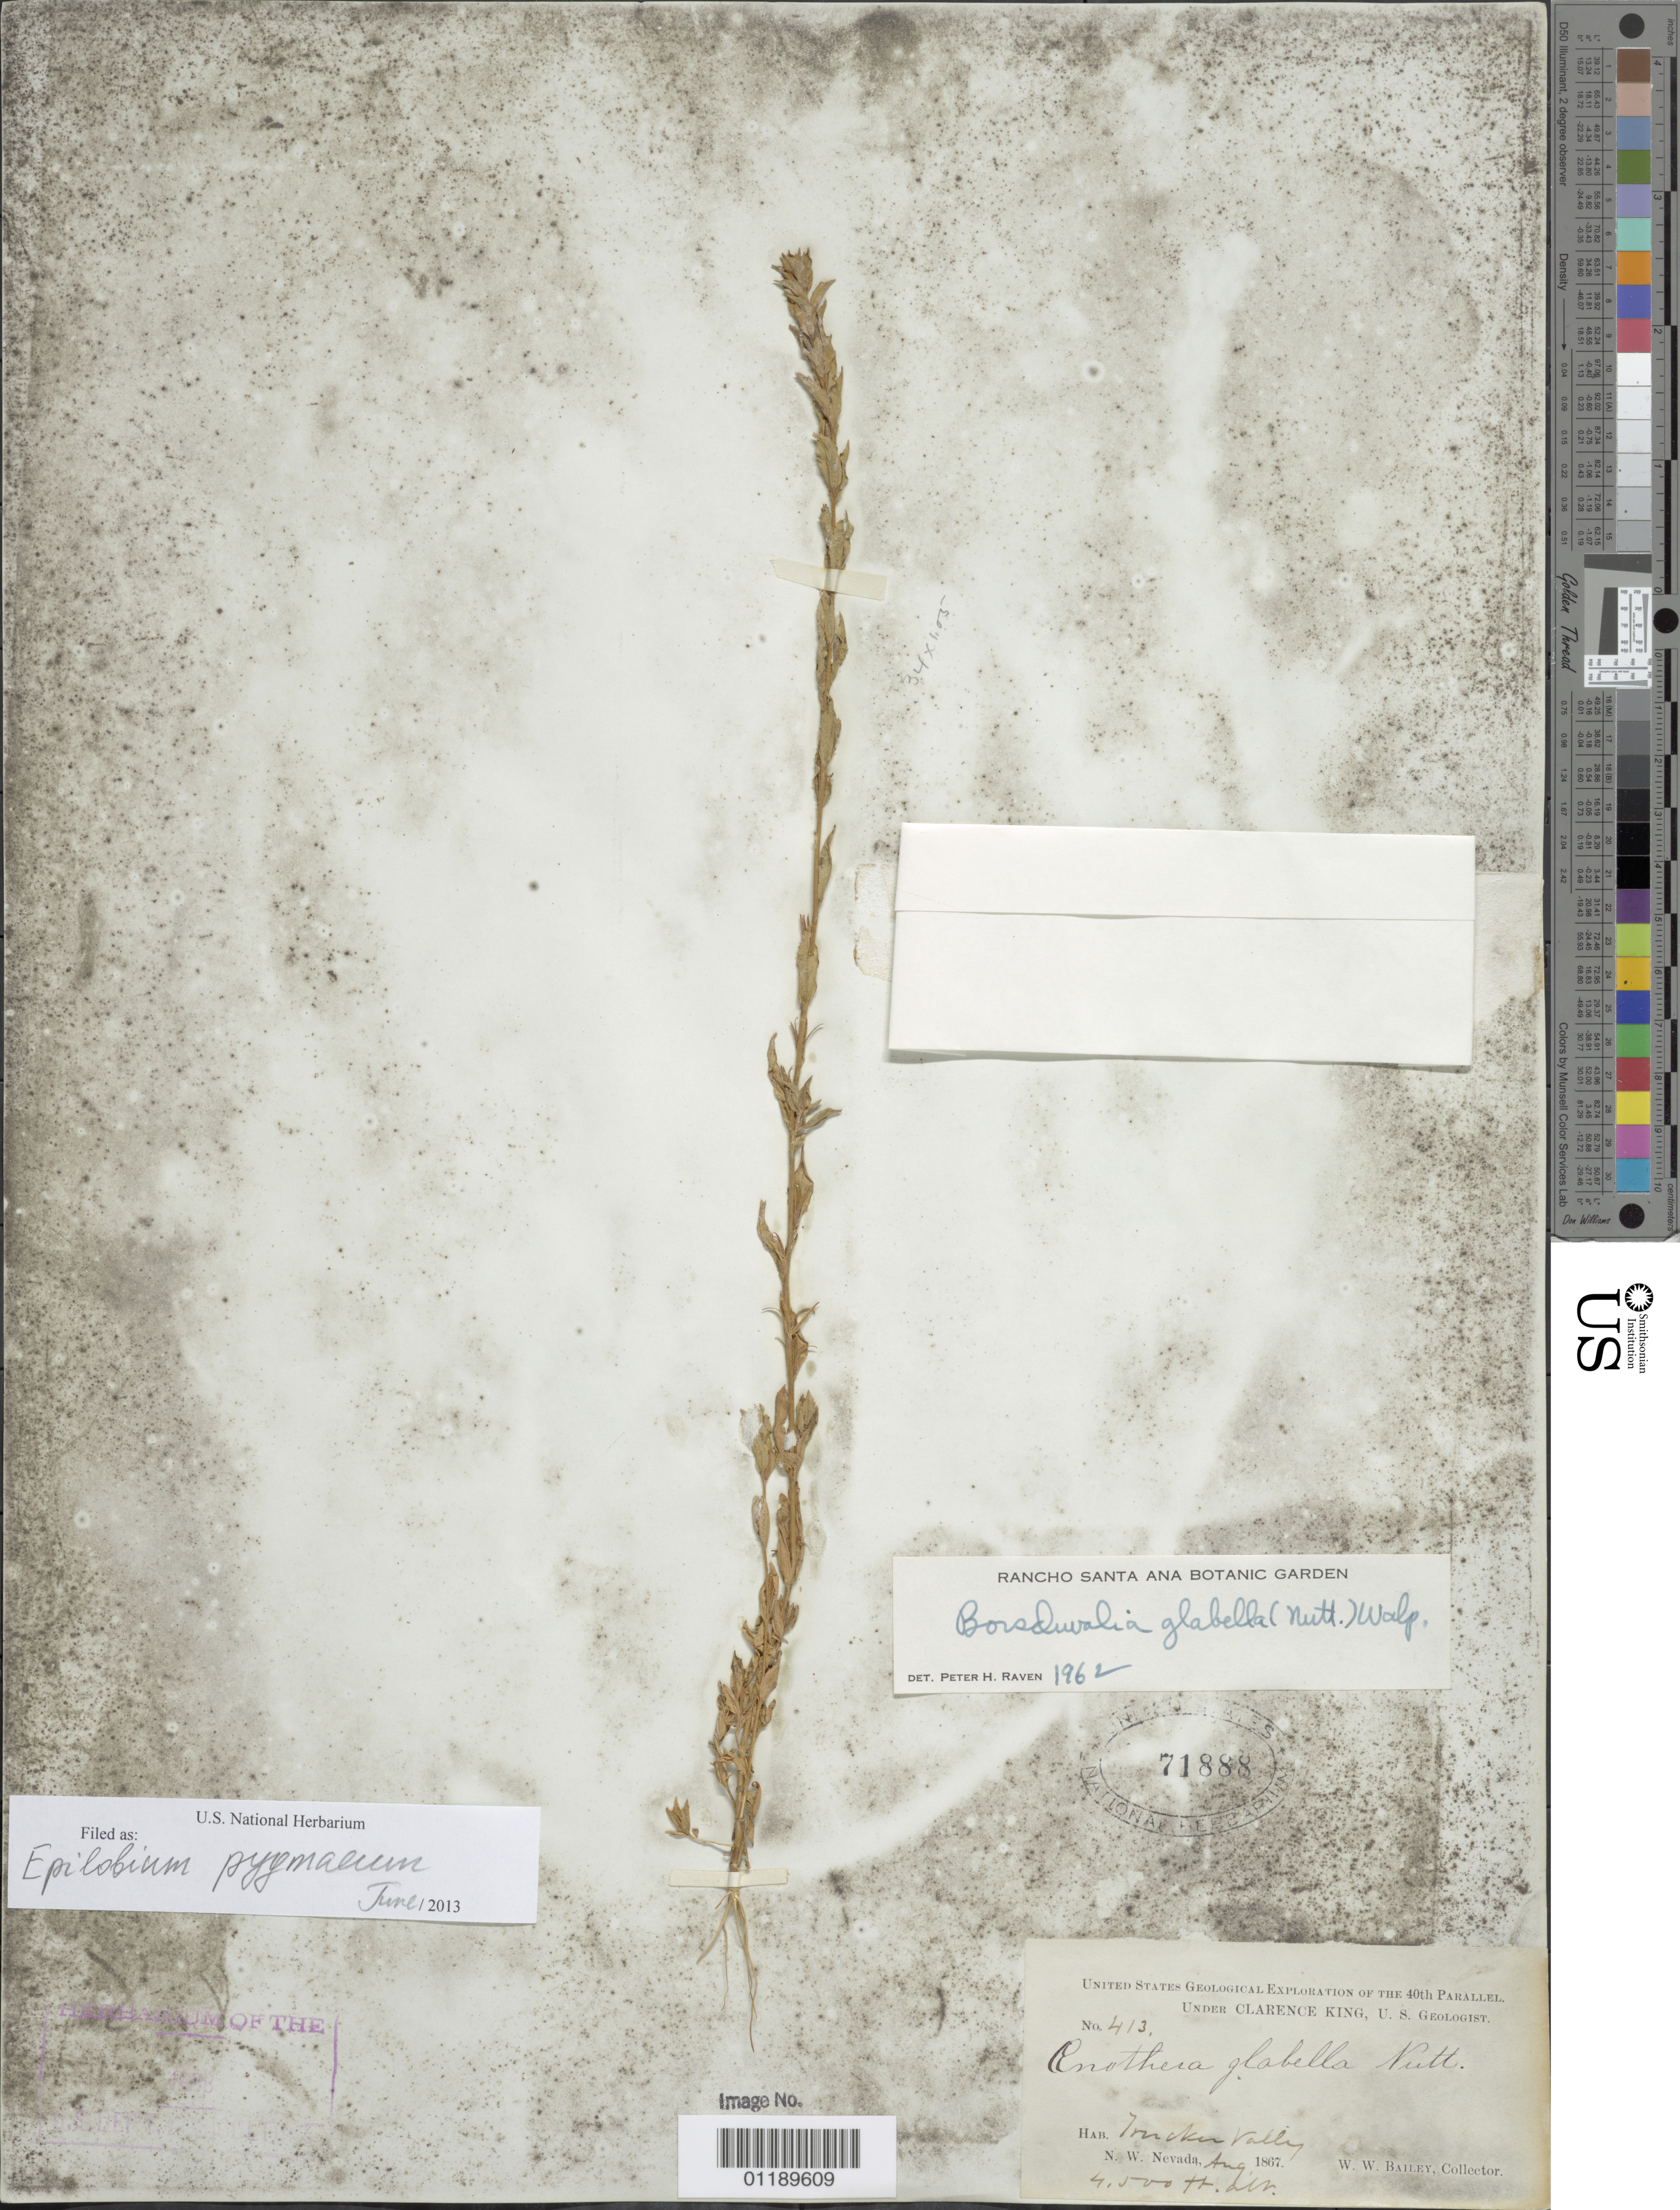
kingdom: Plantae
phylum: Tracheophyta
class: Magnoliopsida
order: Myrtales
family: Onagraceae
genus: Epilobium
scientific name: Epilobium campestre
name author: (Jeps.) Hoch & W.L. Wagner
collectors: V. O. Bailey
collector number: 413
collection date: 1867-08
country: United States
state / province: Nevada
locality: Truckee Valley, N. Nevada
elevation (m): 1372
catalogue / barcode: US 71888